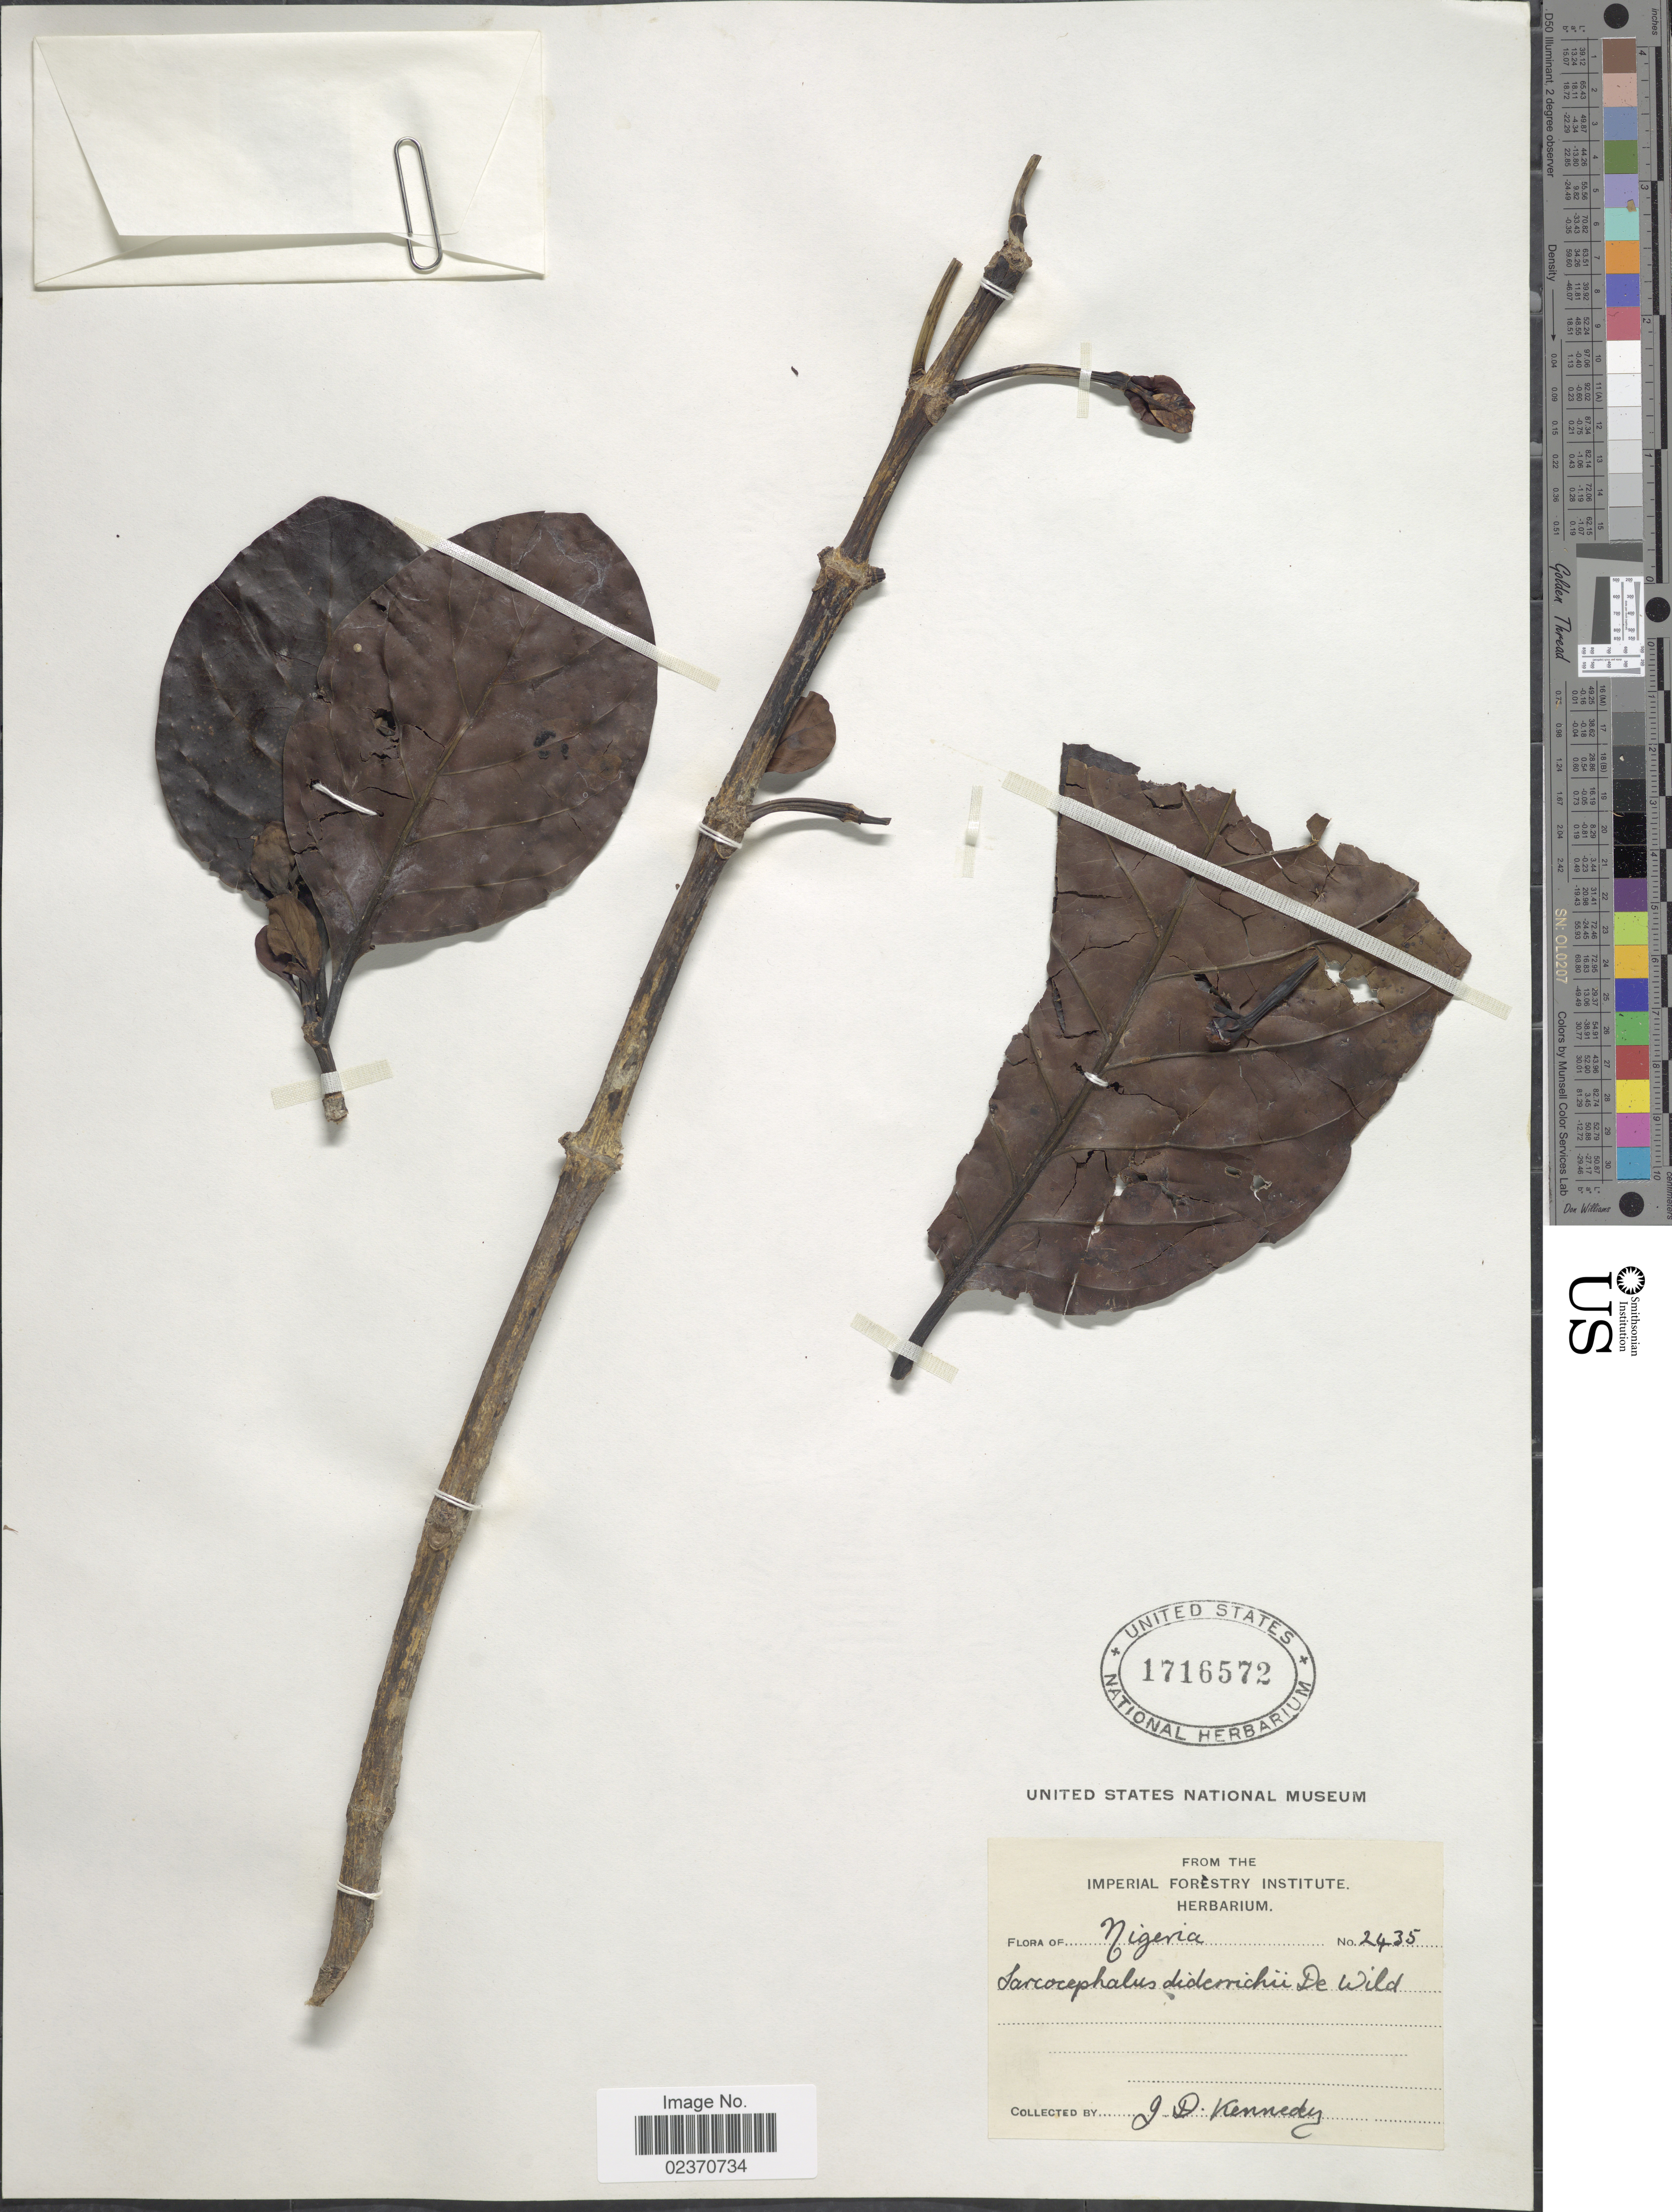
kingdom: Plantae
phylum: Tracheophyta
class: Magnoliopsida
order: Gentianales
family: Rubiaceae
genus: Nauclea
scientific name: Nauclea diderrichii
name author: (De Wild.) Merr.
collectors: J. D. Kennedy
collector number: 2435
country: Nigeria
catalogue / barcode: US 1716572